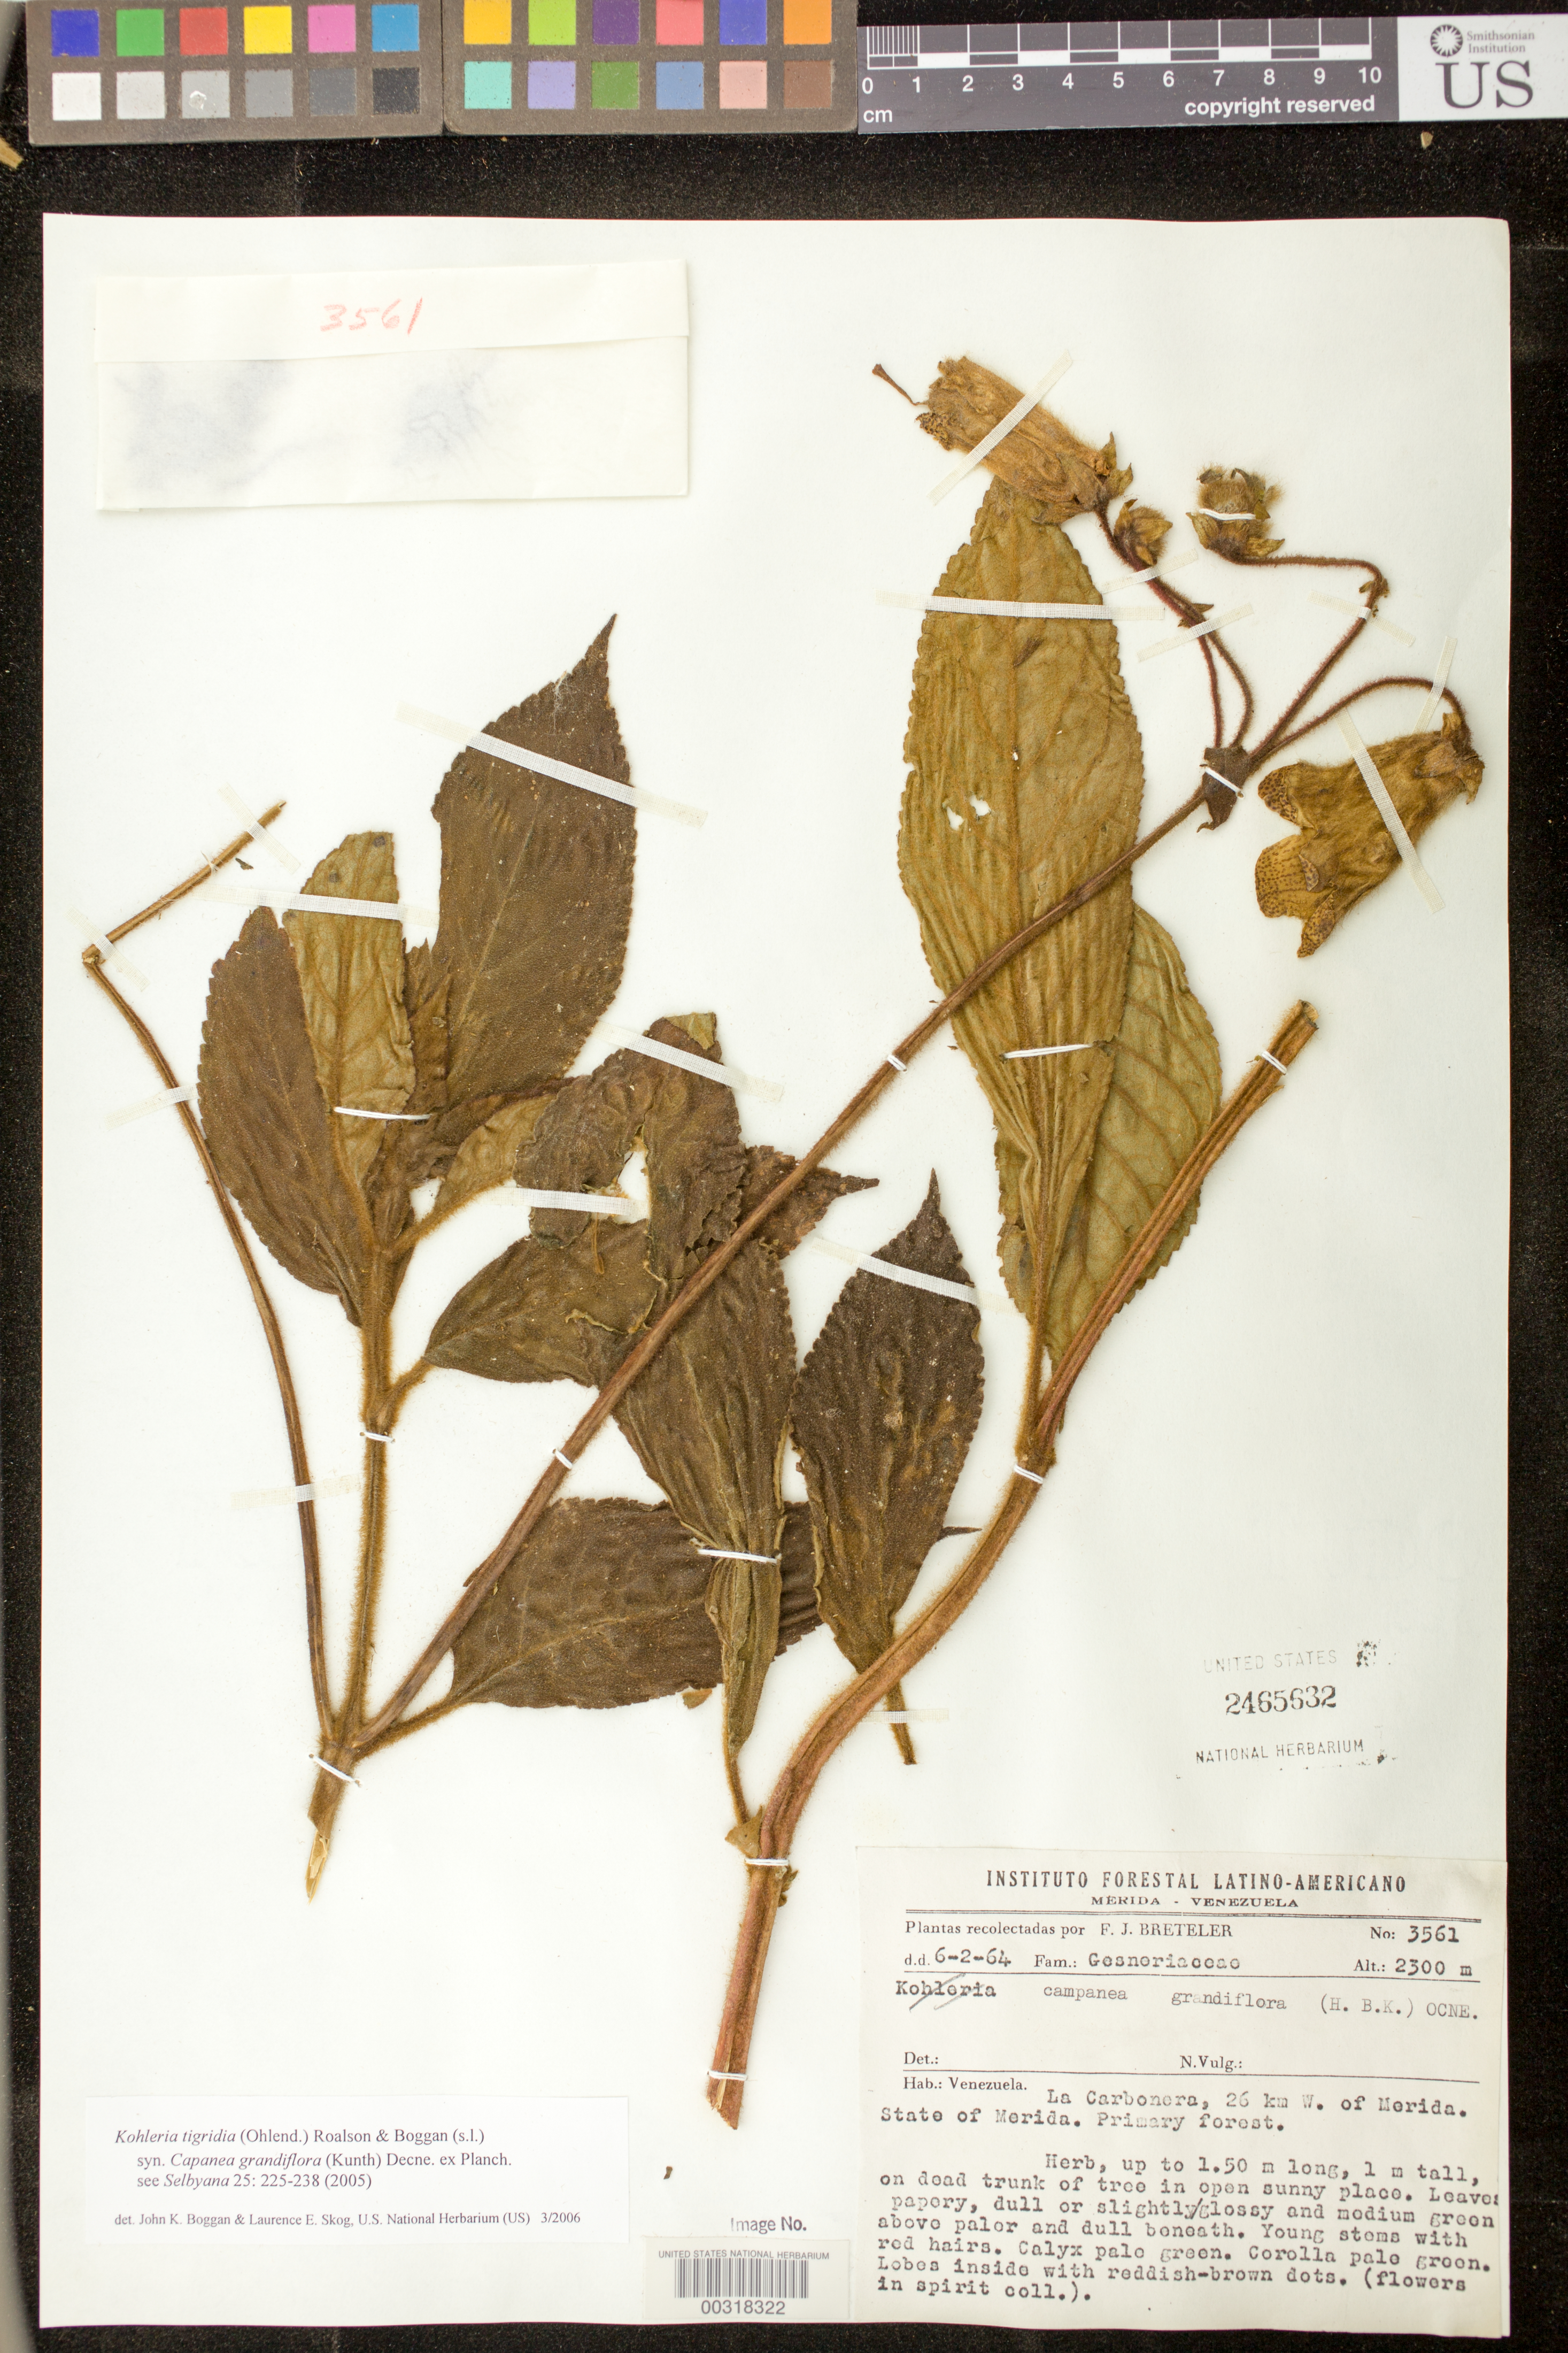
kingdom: Plantae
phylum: Tracheophyta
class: Magnoliopsida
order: Lamiales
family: Gesneriaceae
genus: Kohleria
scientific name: Kohleria tigridia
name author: (Ohlend.) Roalson & Boggan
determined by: Boggan, J. K.; Skog, L. E.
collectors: F. J. Breteler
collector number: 3561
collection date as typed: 06 Feb 1964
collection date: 1964-02-06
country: Venezuela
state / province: Mérida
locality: La Carbonera, 26 km W of Merida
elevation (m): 2300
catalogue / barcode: US 2465632